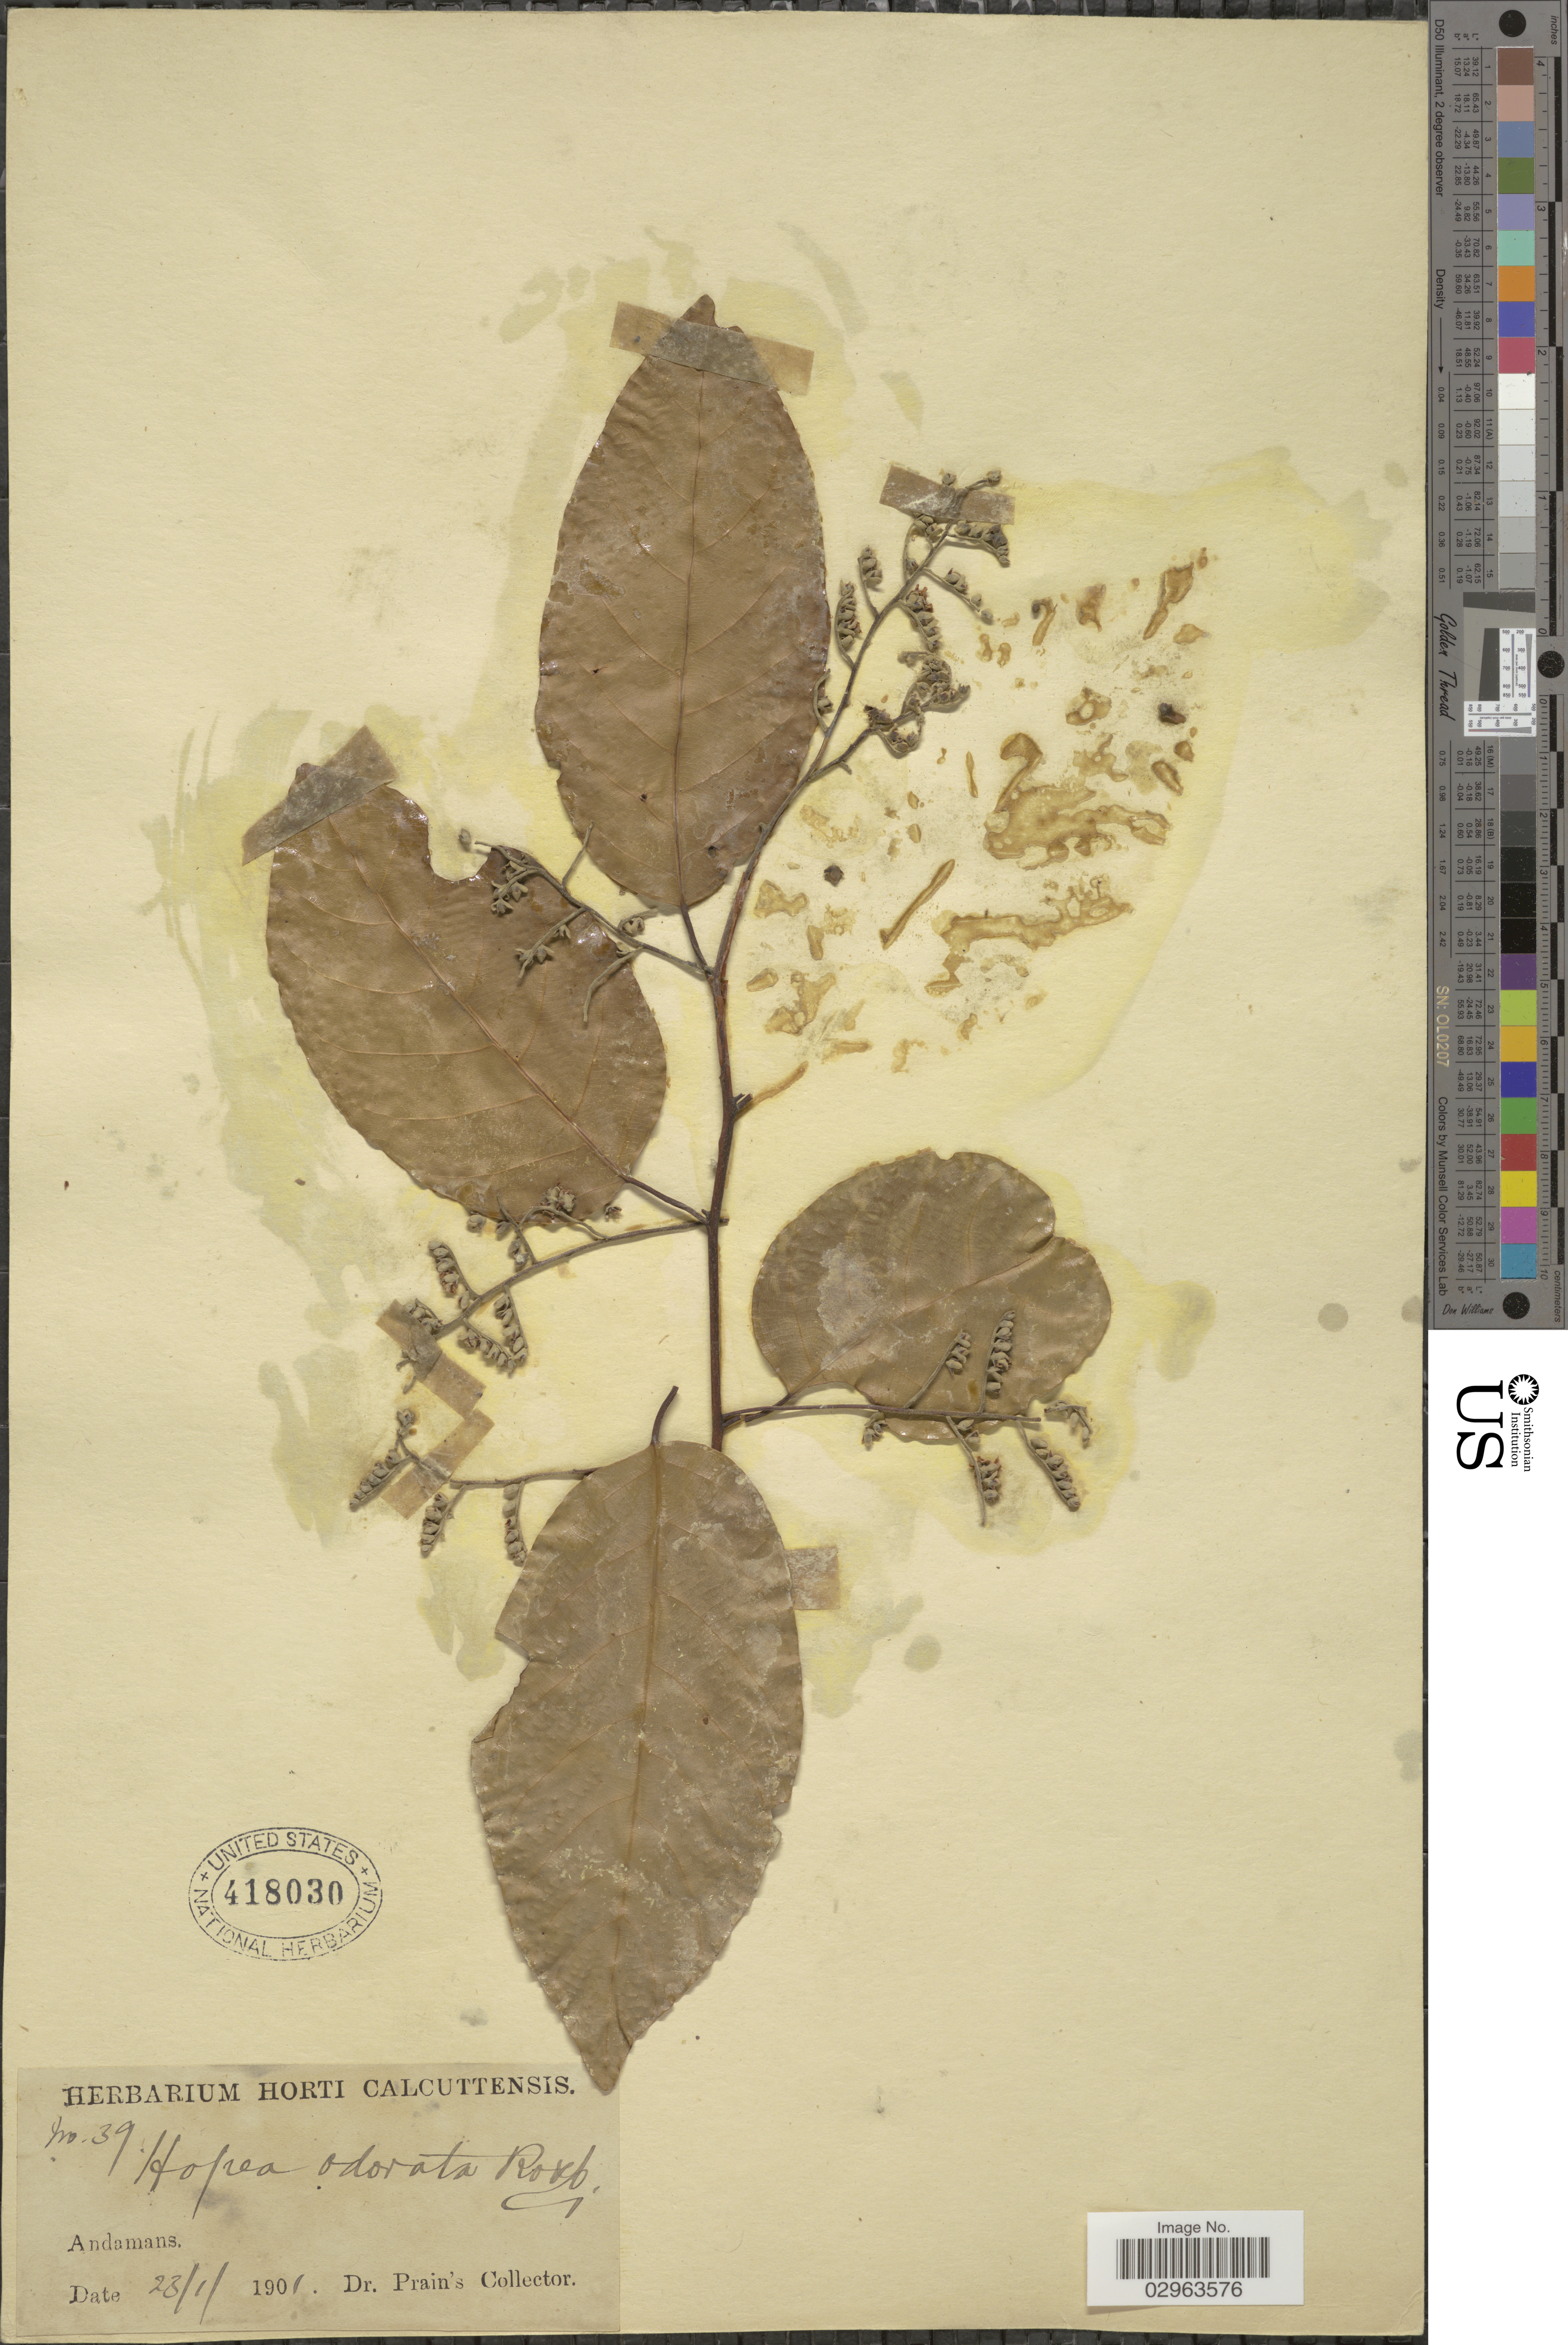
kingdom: Plantae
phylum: Tracheophyta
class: Magnoliopsida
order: Malvales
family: Dipterocarpaceae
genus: Hopea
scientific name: Hopea odorata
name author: Roxb.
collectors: Dr. Prain's collector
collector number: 39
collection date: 1901-01-23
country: India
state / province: Andaman and Nicobar Islands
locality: Andamans.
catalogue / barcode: US 418030